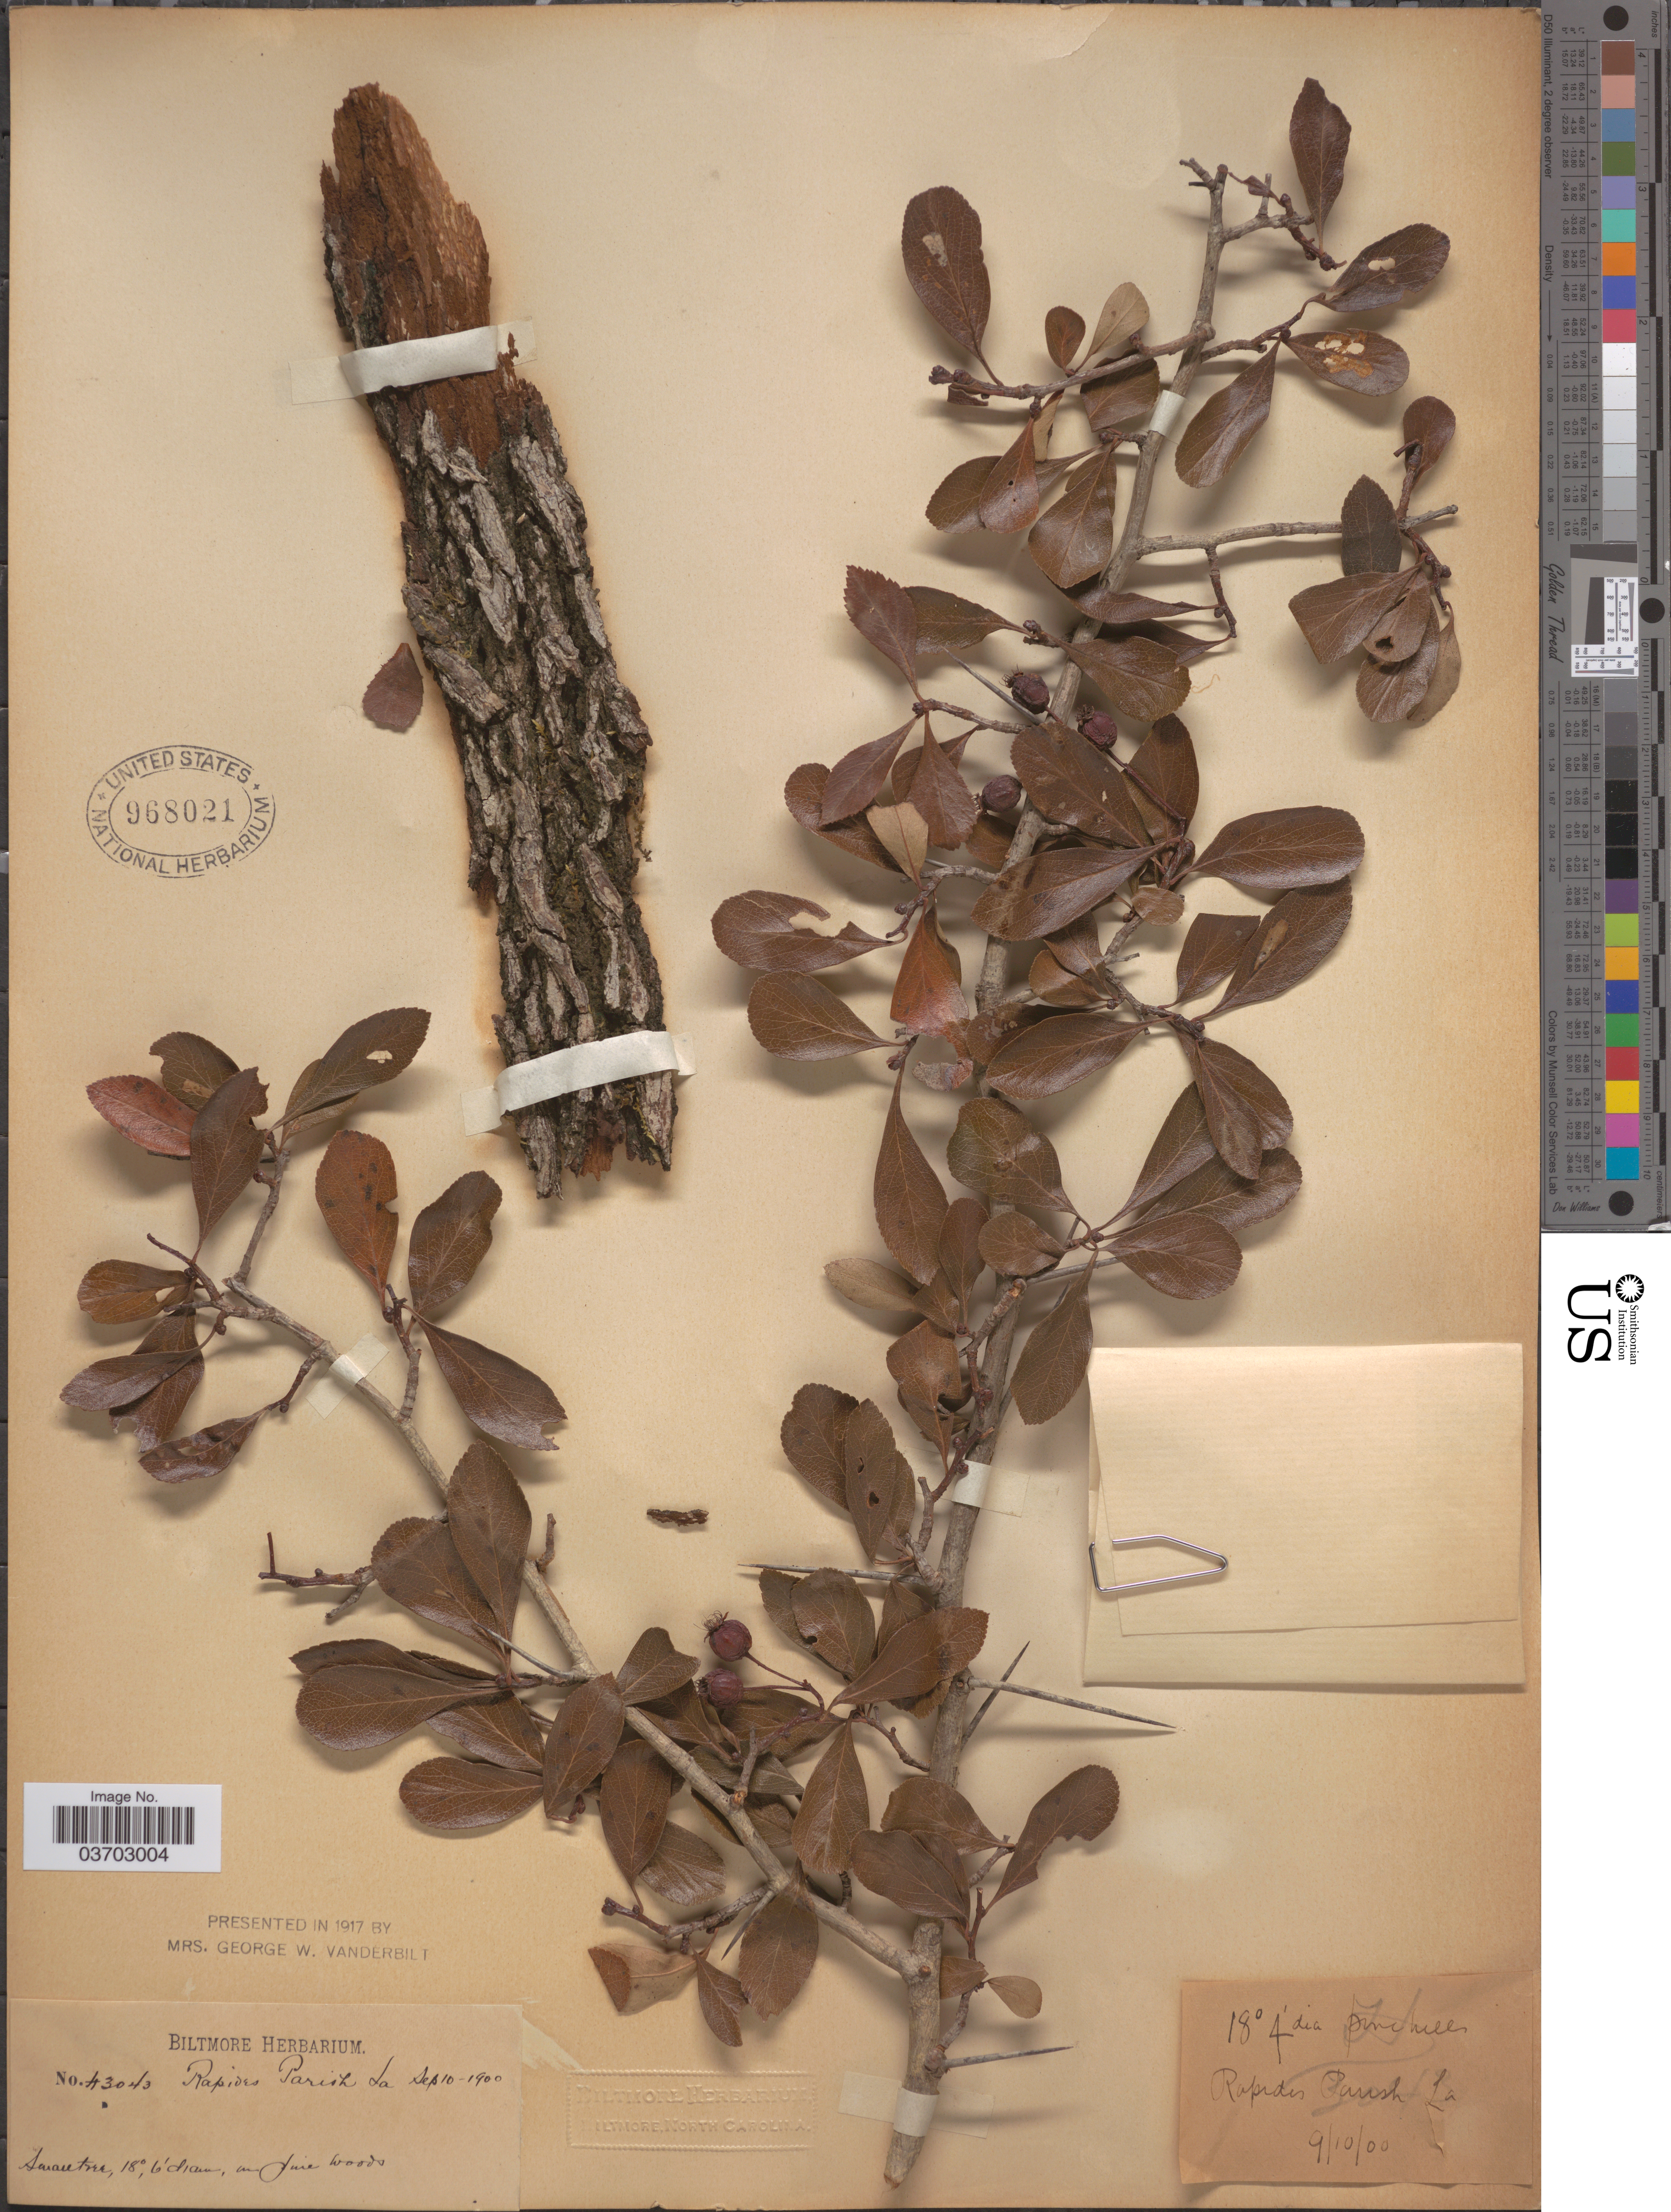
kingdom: Plantae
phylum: Tracheophyta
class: Magnoliopsida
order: Rosales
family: Rosaceae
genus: Crataegus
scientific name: Crataegus crus-galli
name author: L.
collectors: ex herb. Biltmore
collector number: H3043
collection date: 1900-09-10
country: United States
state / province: Louisiana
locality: Rapides Parish.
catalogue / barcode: US 968021